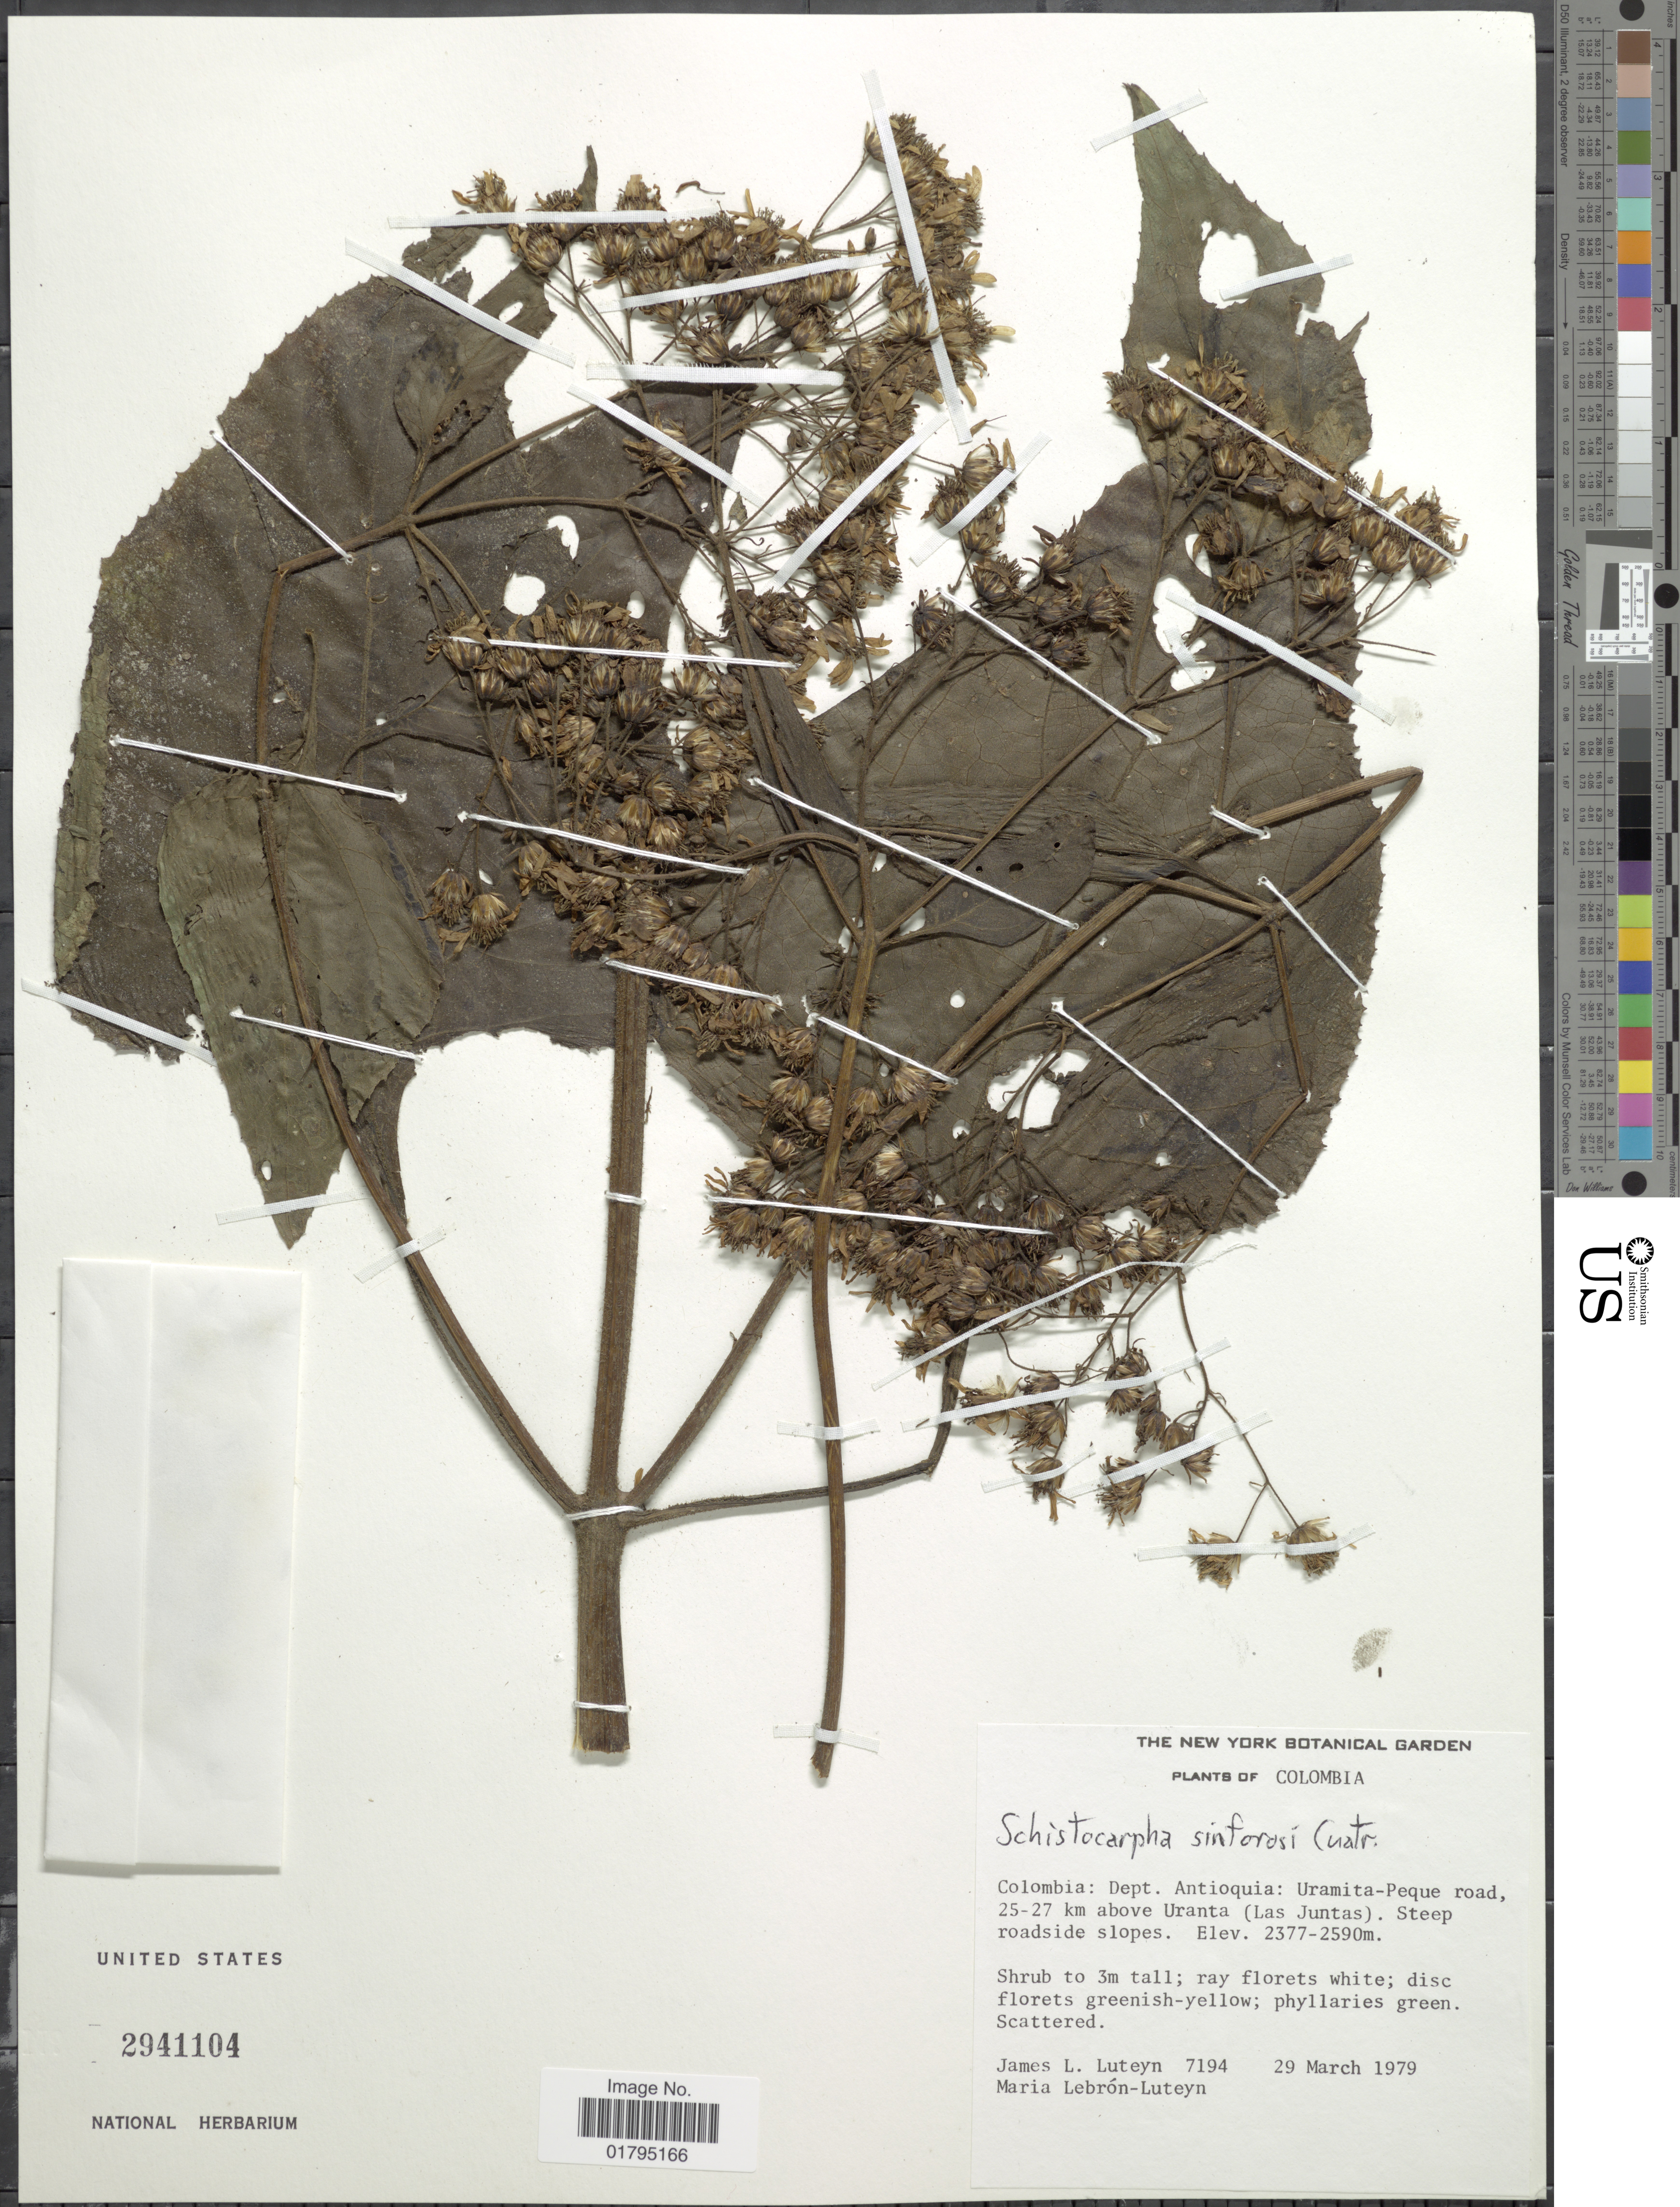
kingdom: Plantae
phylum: Tracheophyta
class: Magnoliopsida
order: Asterales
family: Asteraceae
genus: Schistocarpha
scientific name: Schistocarpha sinforosii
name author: Cuatrec.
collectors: J. L. Luteyn & M. L. Lebrón-Luteyn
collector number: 7194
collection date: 1979-03-29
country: Colombia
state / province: Antioquia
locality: Colombia: Dept. Antioquia: Uramita-Peque road, 25-27 km above Uranta (Las Juntas), Steep roadside slopes.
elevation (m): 2377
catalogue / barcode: US 2941104